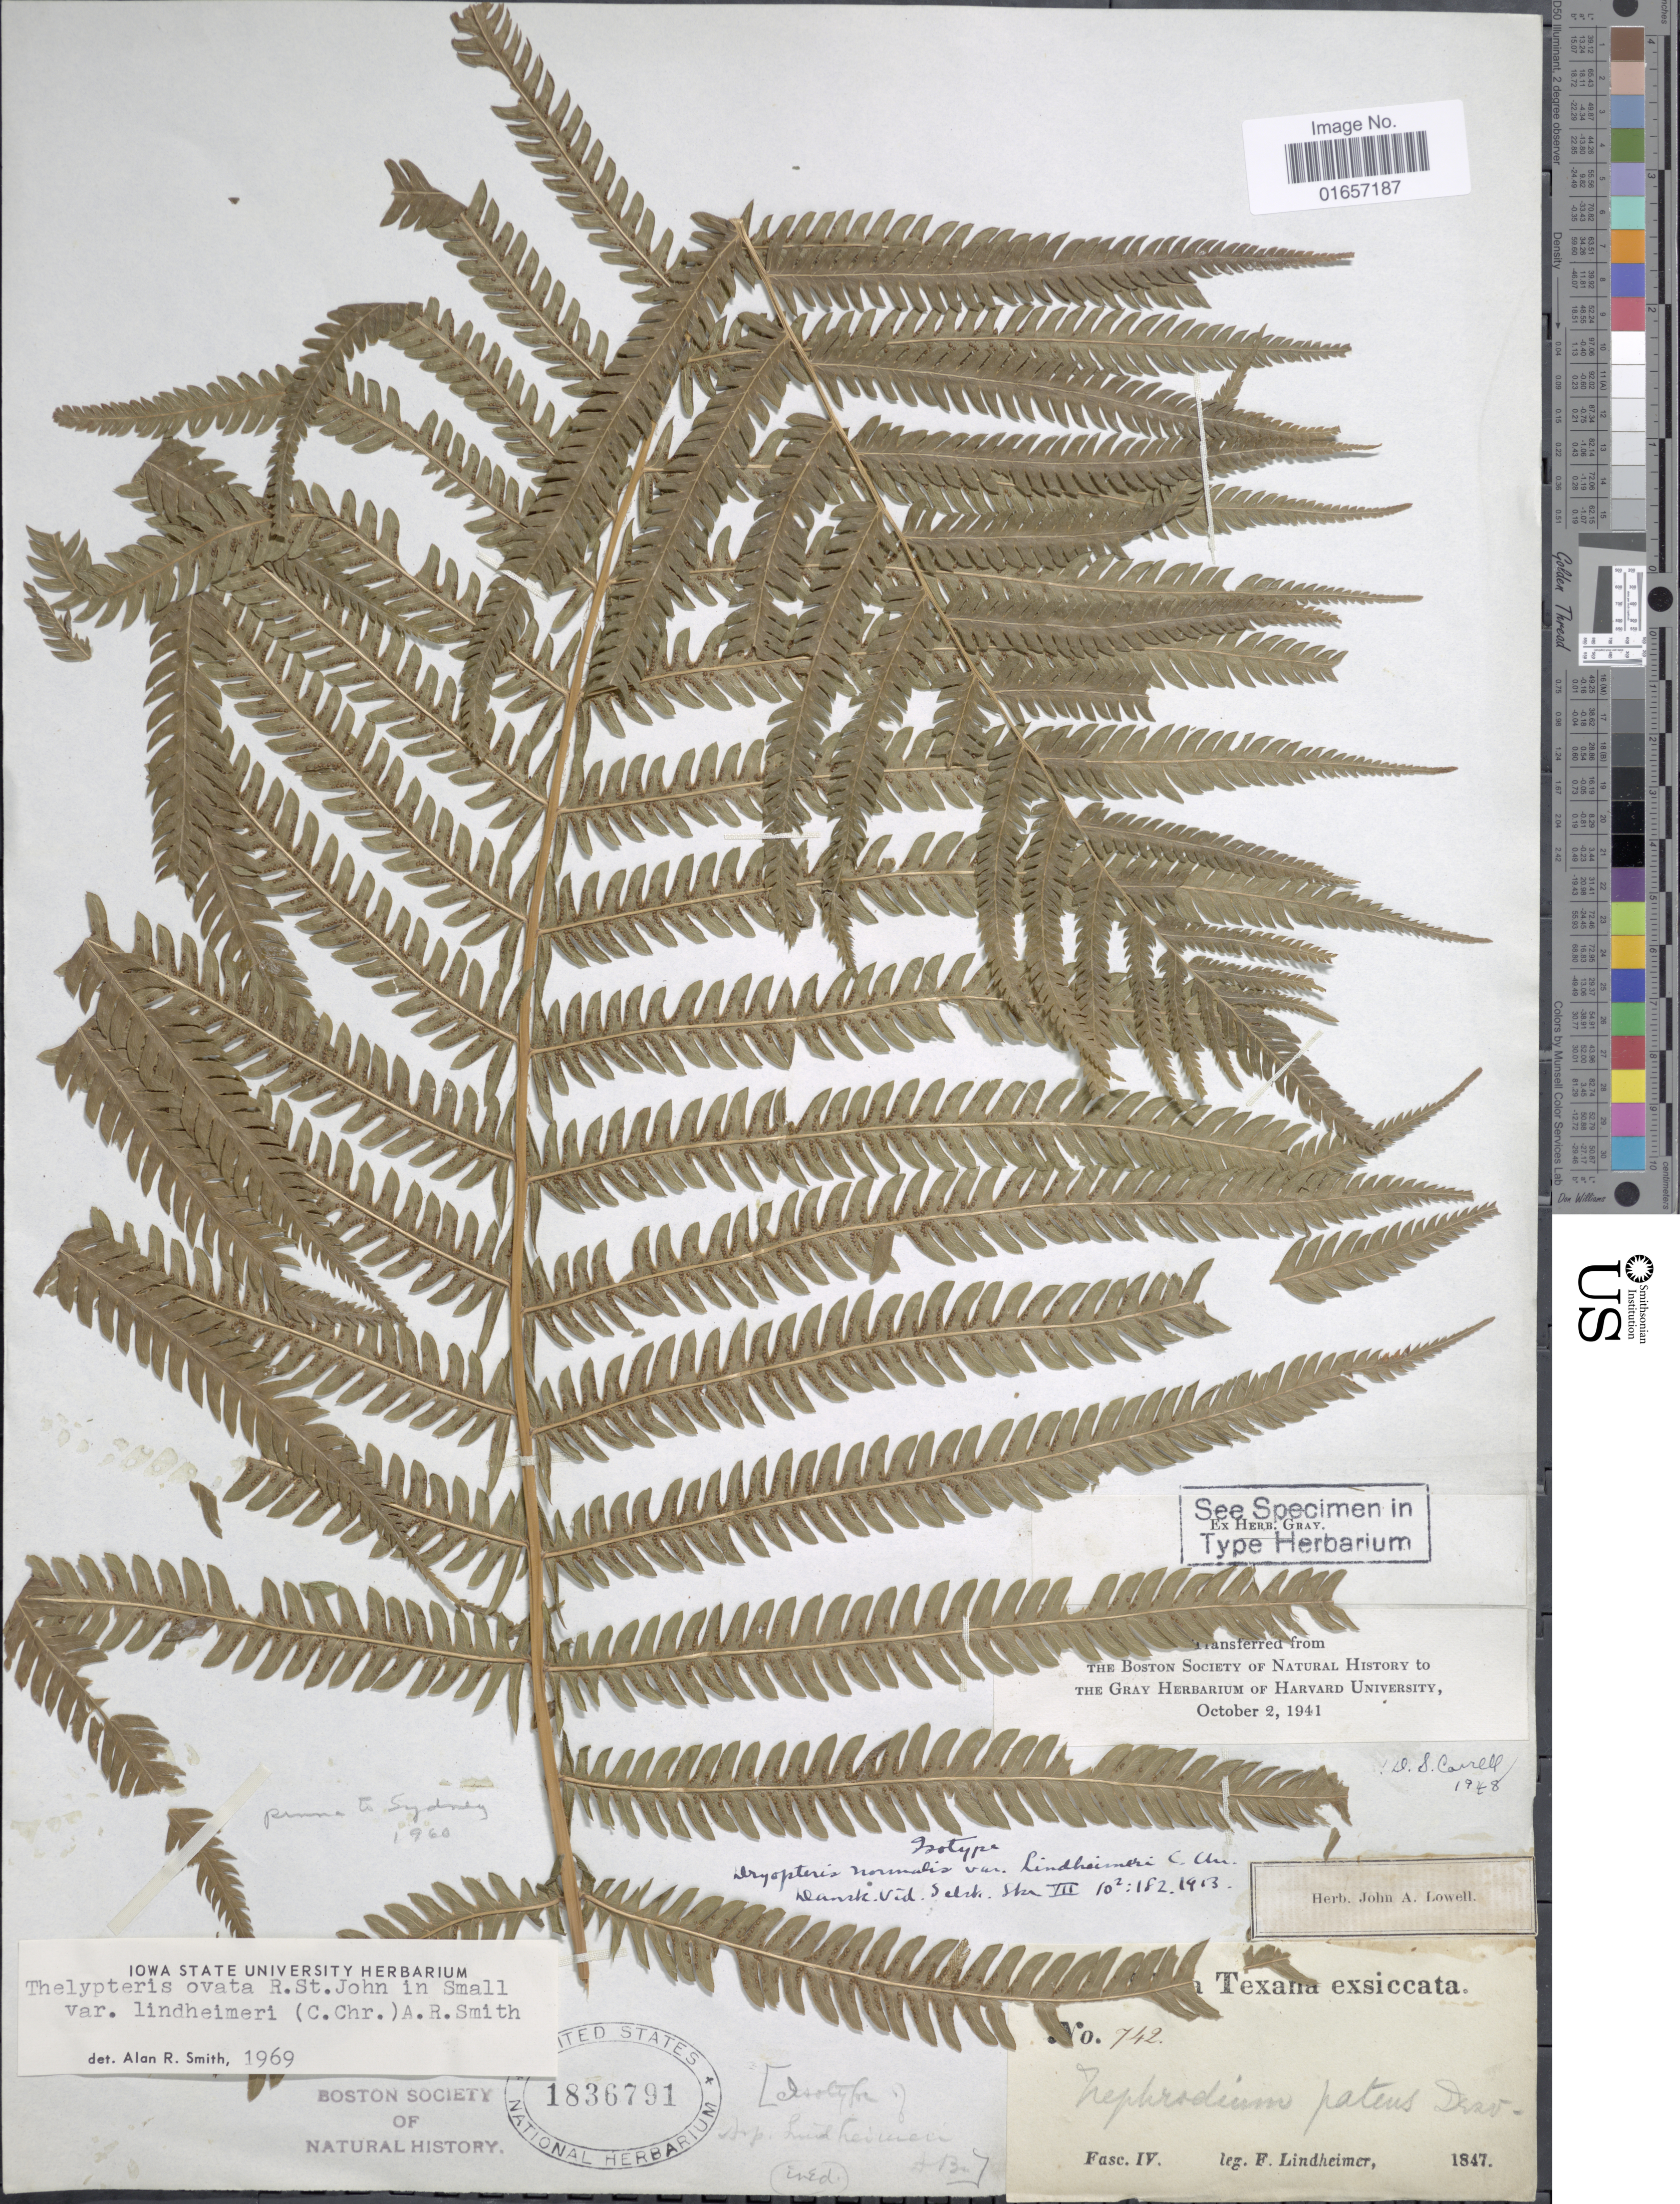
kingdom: Plantae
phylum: Tracheophyta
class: Polypodiopsida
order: Polypodiales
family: Thelypteridaceae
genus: Christella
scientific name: Christella ovata var. lindheimari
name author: (C. Chr.) A.R. Sm.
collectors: F. Lindheimer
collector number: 742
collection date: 1847-05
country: United States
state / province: Texas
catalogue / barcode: US 1836791